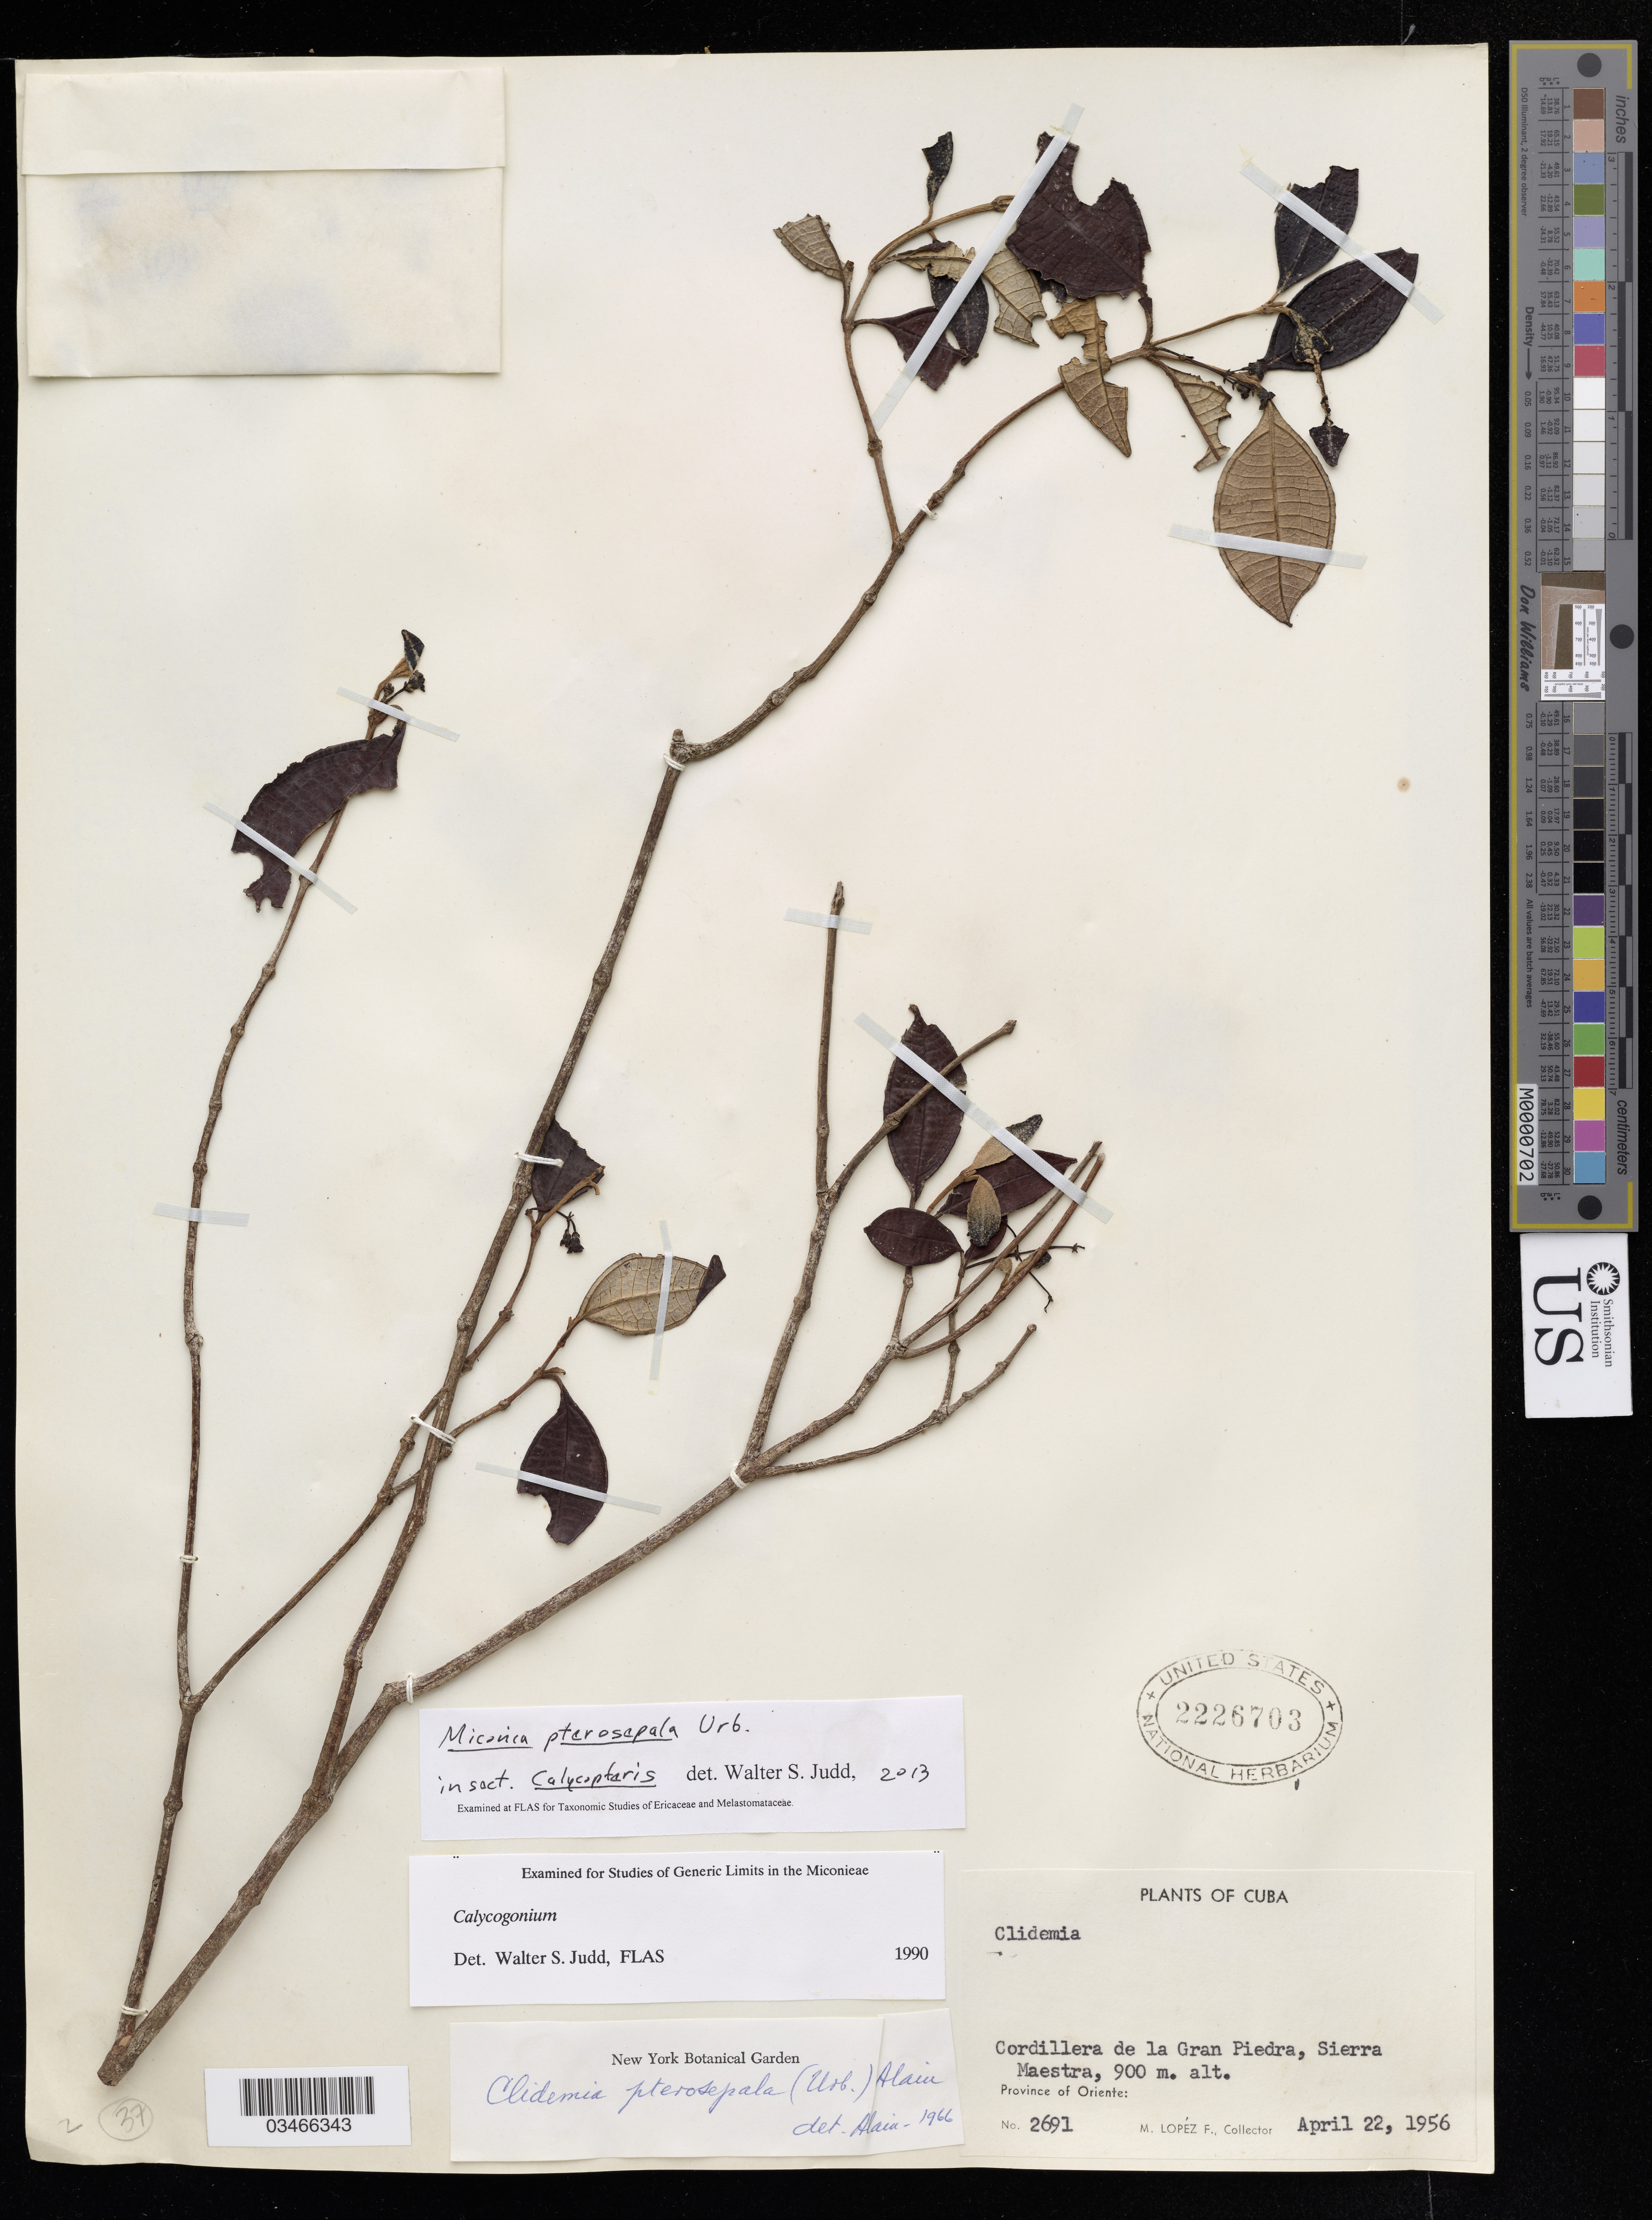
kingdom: Plantae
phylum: Tracheophyta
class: Magnoliopsida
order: Myrtales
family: Melastomataceae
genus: Miconia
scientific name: Miconia pterosepala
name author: Urb.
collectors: M. López Figueiras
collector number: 2691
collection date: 1956-04-22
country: Cuba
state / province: Oriente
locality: Cordillera de la Gran Piedra, Sierra Maestra.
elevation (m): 900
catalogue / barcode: US 2226703